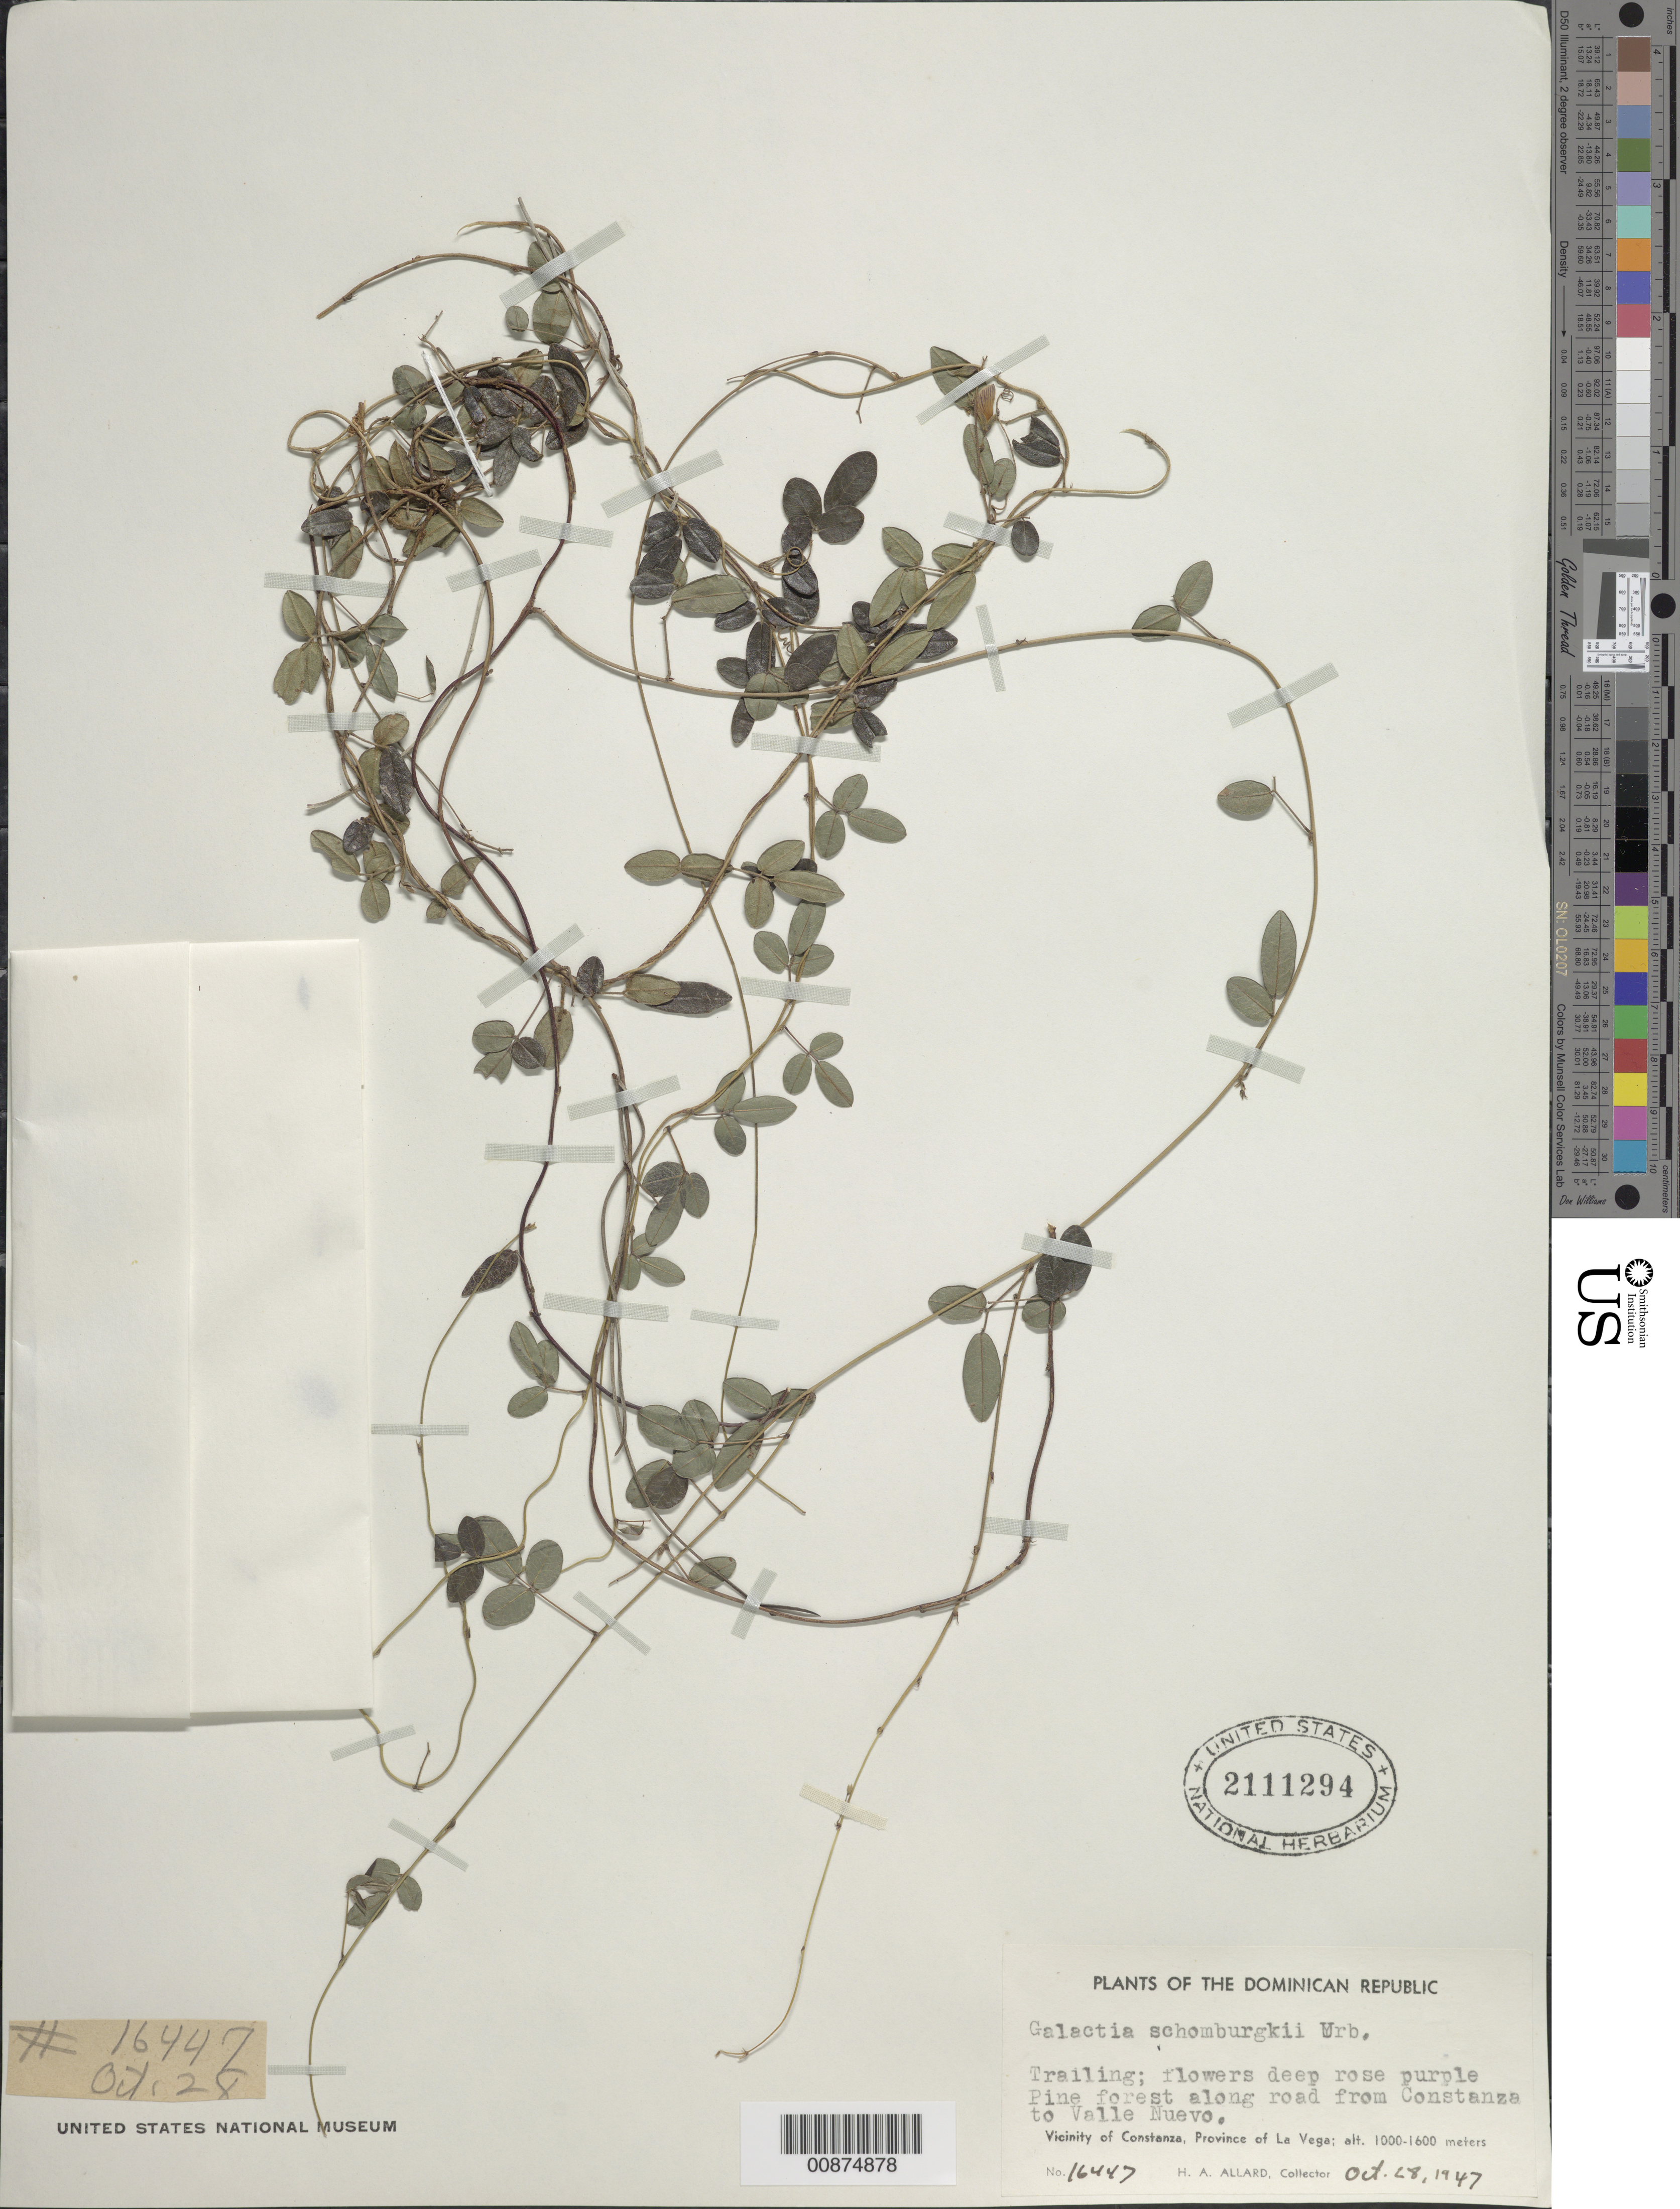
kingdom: Plantae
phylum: Tracheophyta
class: Magnoliopsida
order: Fabales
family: Fabaceae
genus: Galactia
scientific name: Galactia schomburgkii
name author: Urb.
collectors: H. A. Allard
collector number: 16447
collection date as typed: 28 Oct 1947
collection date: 1947-10-28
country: Dominican Republic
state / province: La Vega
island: Hispaniola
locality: Along road from Constanza to Valle Nuevo.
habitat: Pine forest along road.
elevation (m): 1000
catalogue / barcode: US 2111294